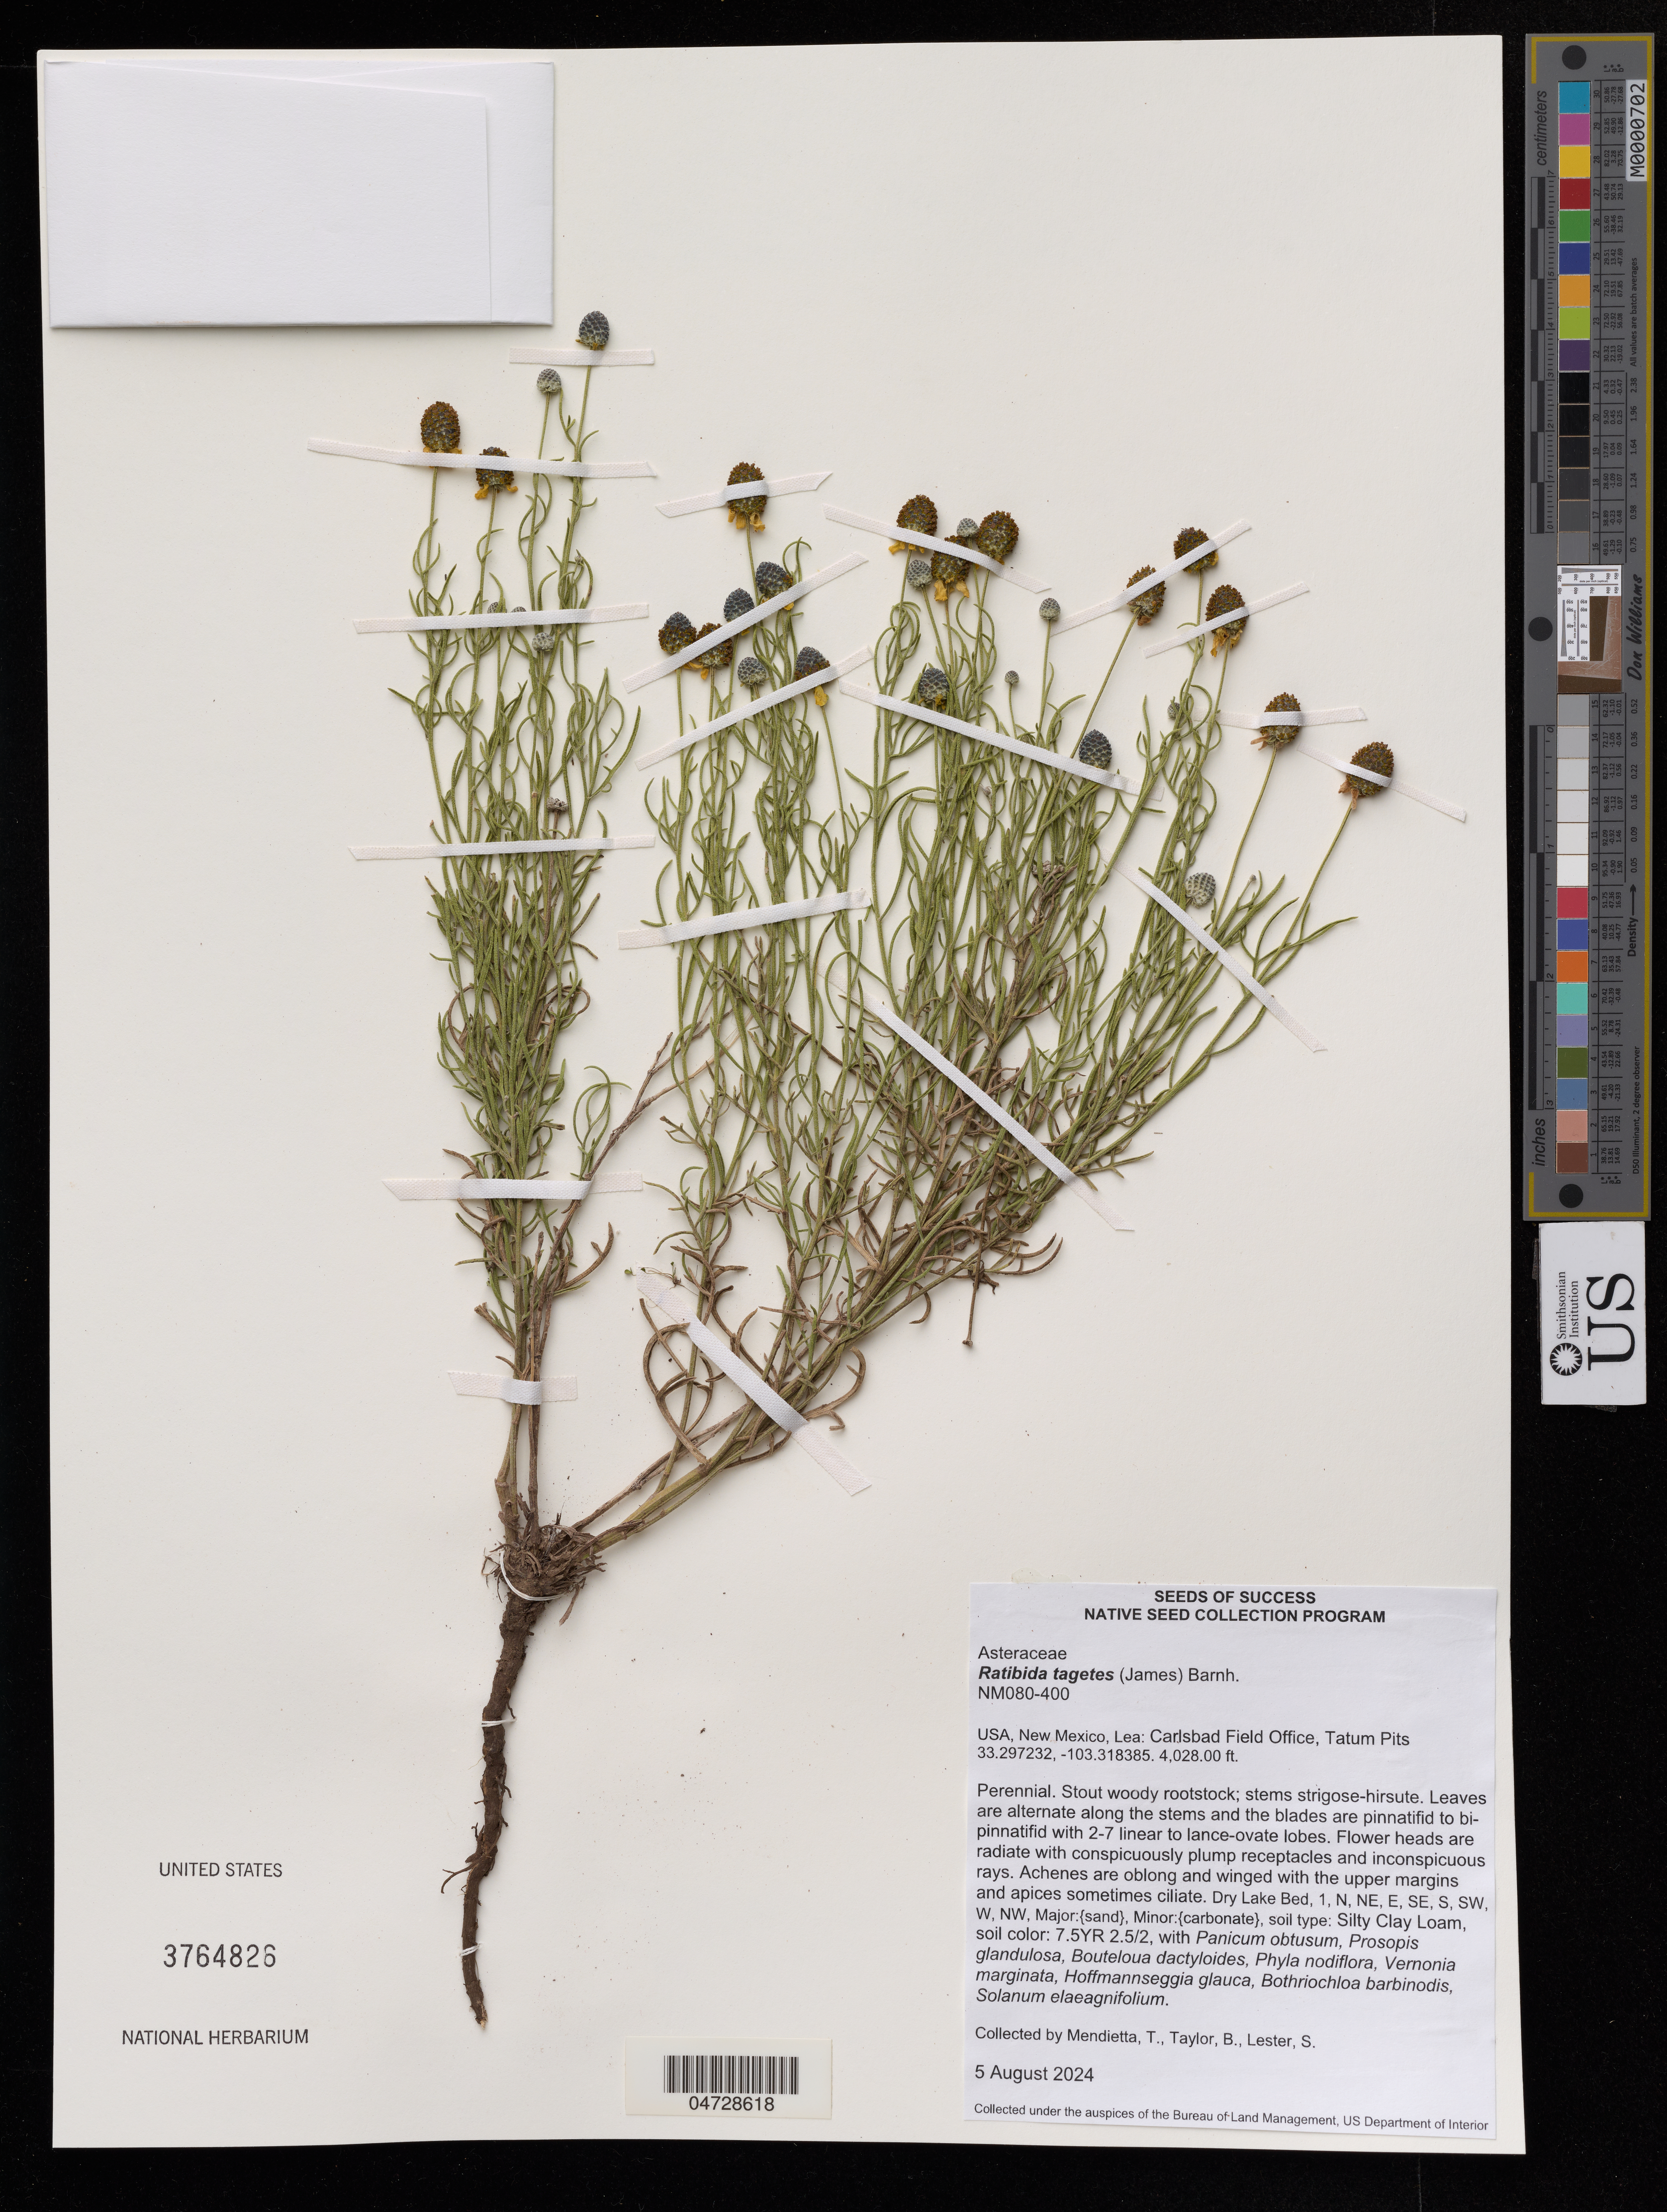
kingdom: Plantae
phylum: Tracheophyta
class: Magnoliopsida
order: Asterales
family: Asteraceae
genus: Ratibida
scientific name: Ratibida tagetes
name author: (James) Barnhart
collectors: T. Mendietta & B. Taylor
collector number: NM080-400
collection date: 2024-08-05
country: United States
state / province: New Mexico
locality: Lea: Carlsbad Field Office, Tatum Pits.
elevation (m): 1228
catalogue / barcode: US 3764826